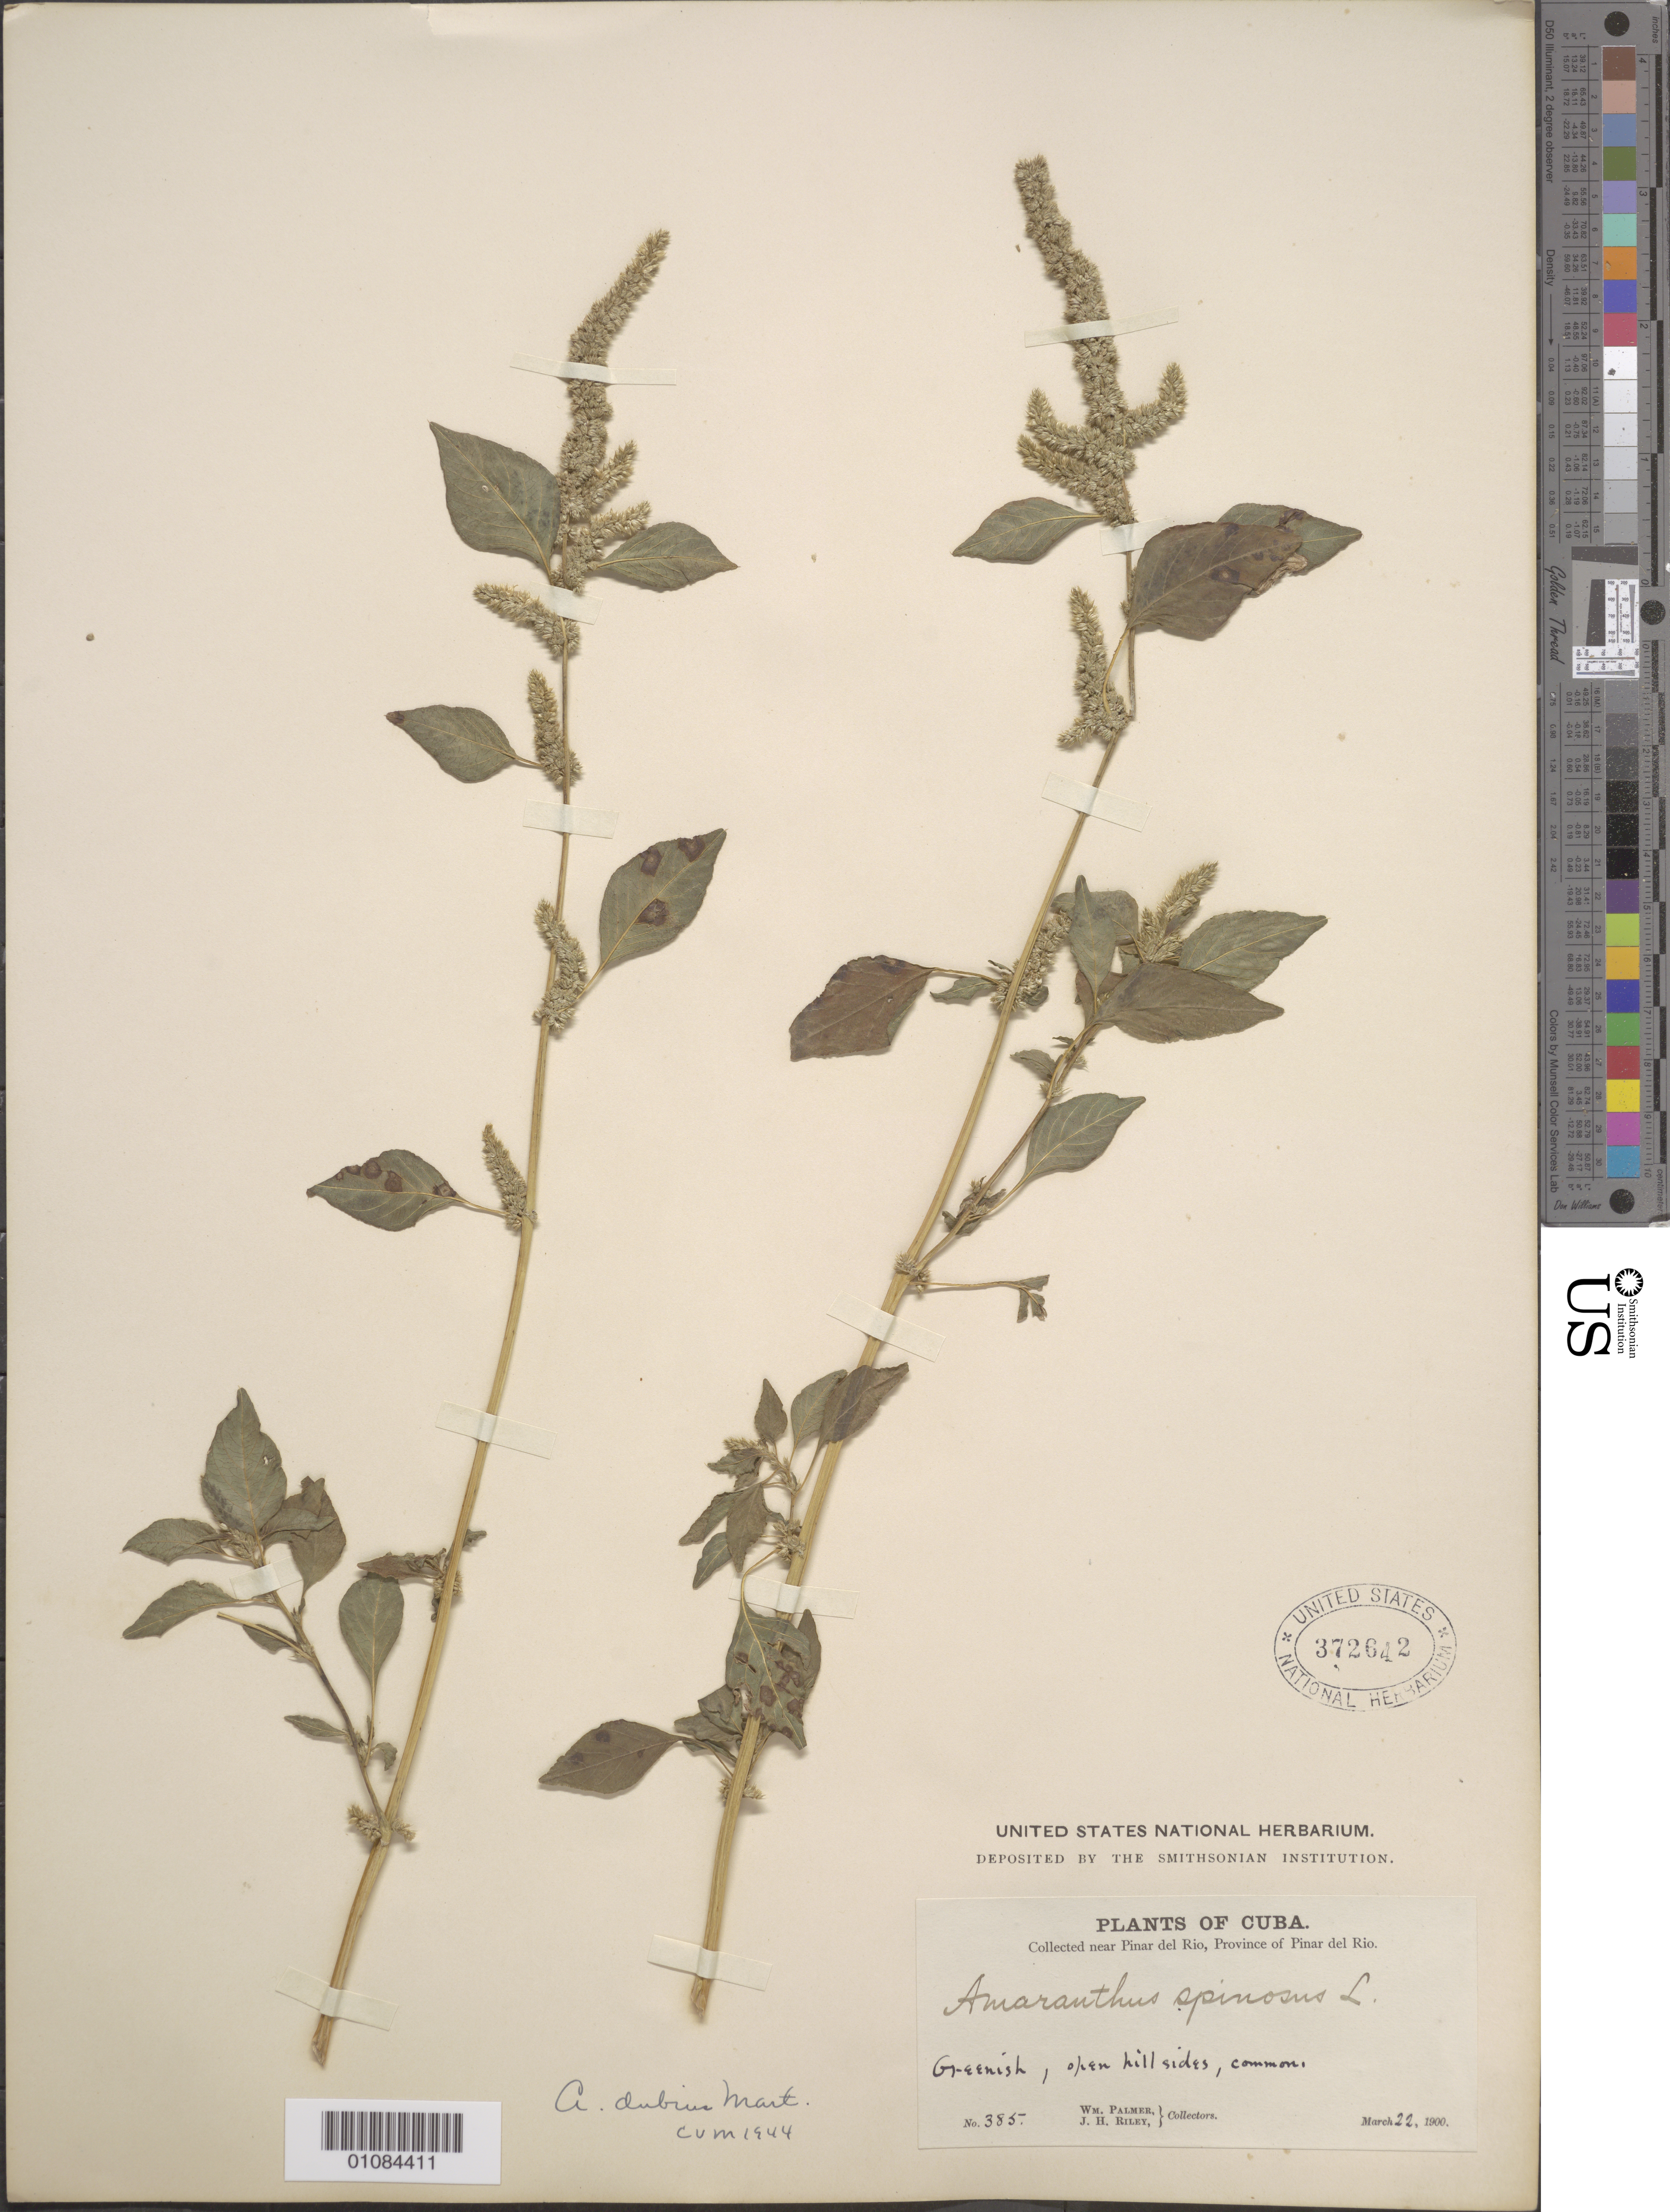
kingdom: Plantae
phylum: Tracheophyta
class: Magnoliopsida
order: Caryophyllales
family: Amaranthaceae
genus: Amaranthus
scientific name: Amaranthus dubius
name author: Mart. ex Thell.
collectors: W. Palmer & J. H. Riley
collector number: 385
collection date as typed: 22 Mar 1900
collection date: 1900-03-22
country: Cuba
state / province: Pinar del Rio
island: Cuba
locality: Pinar del Rio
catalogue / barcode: US 372642